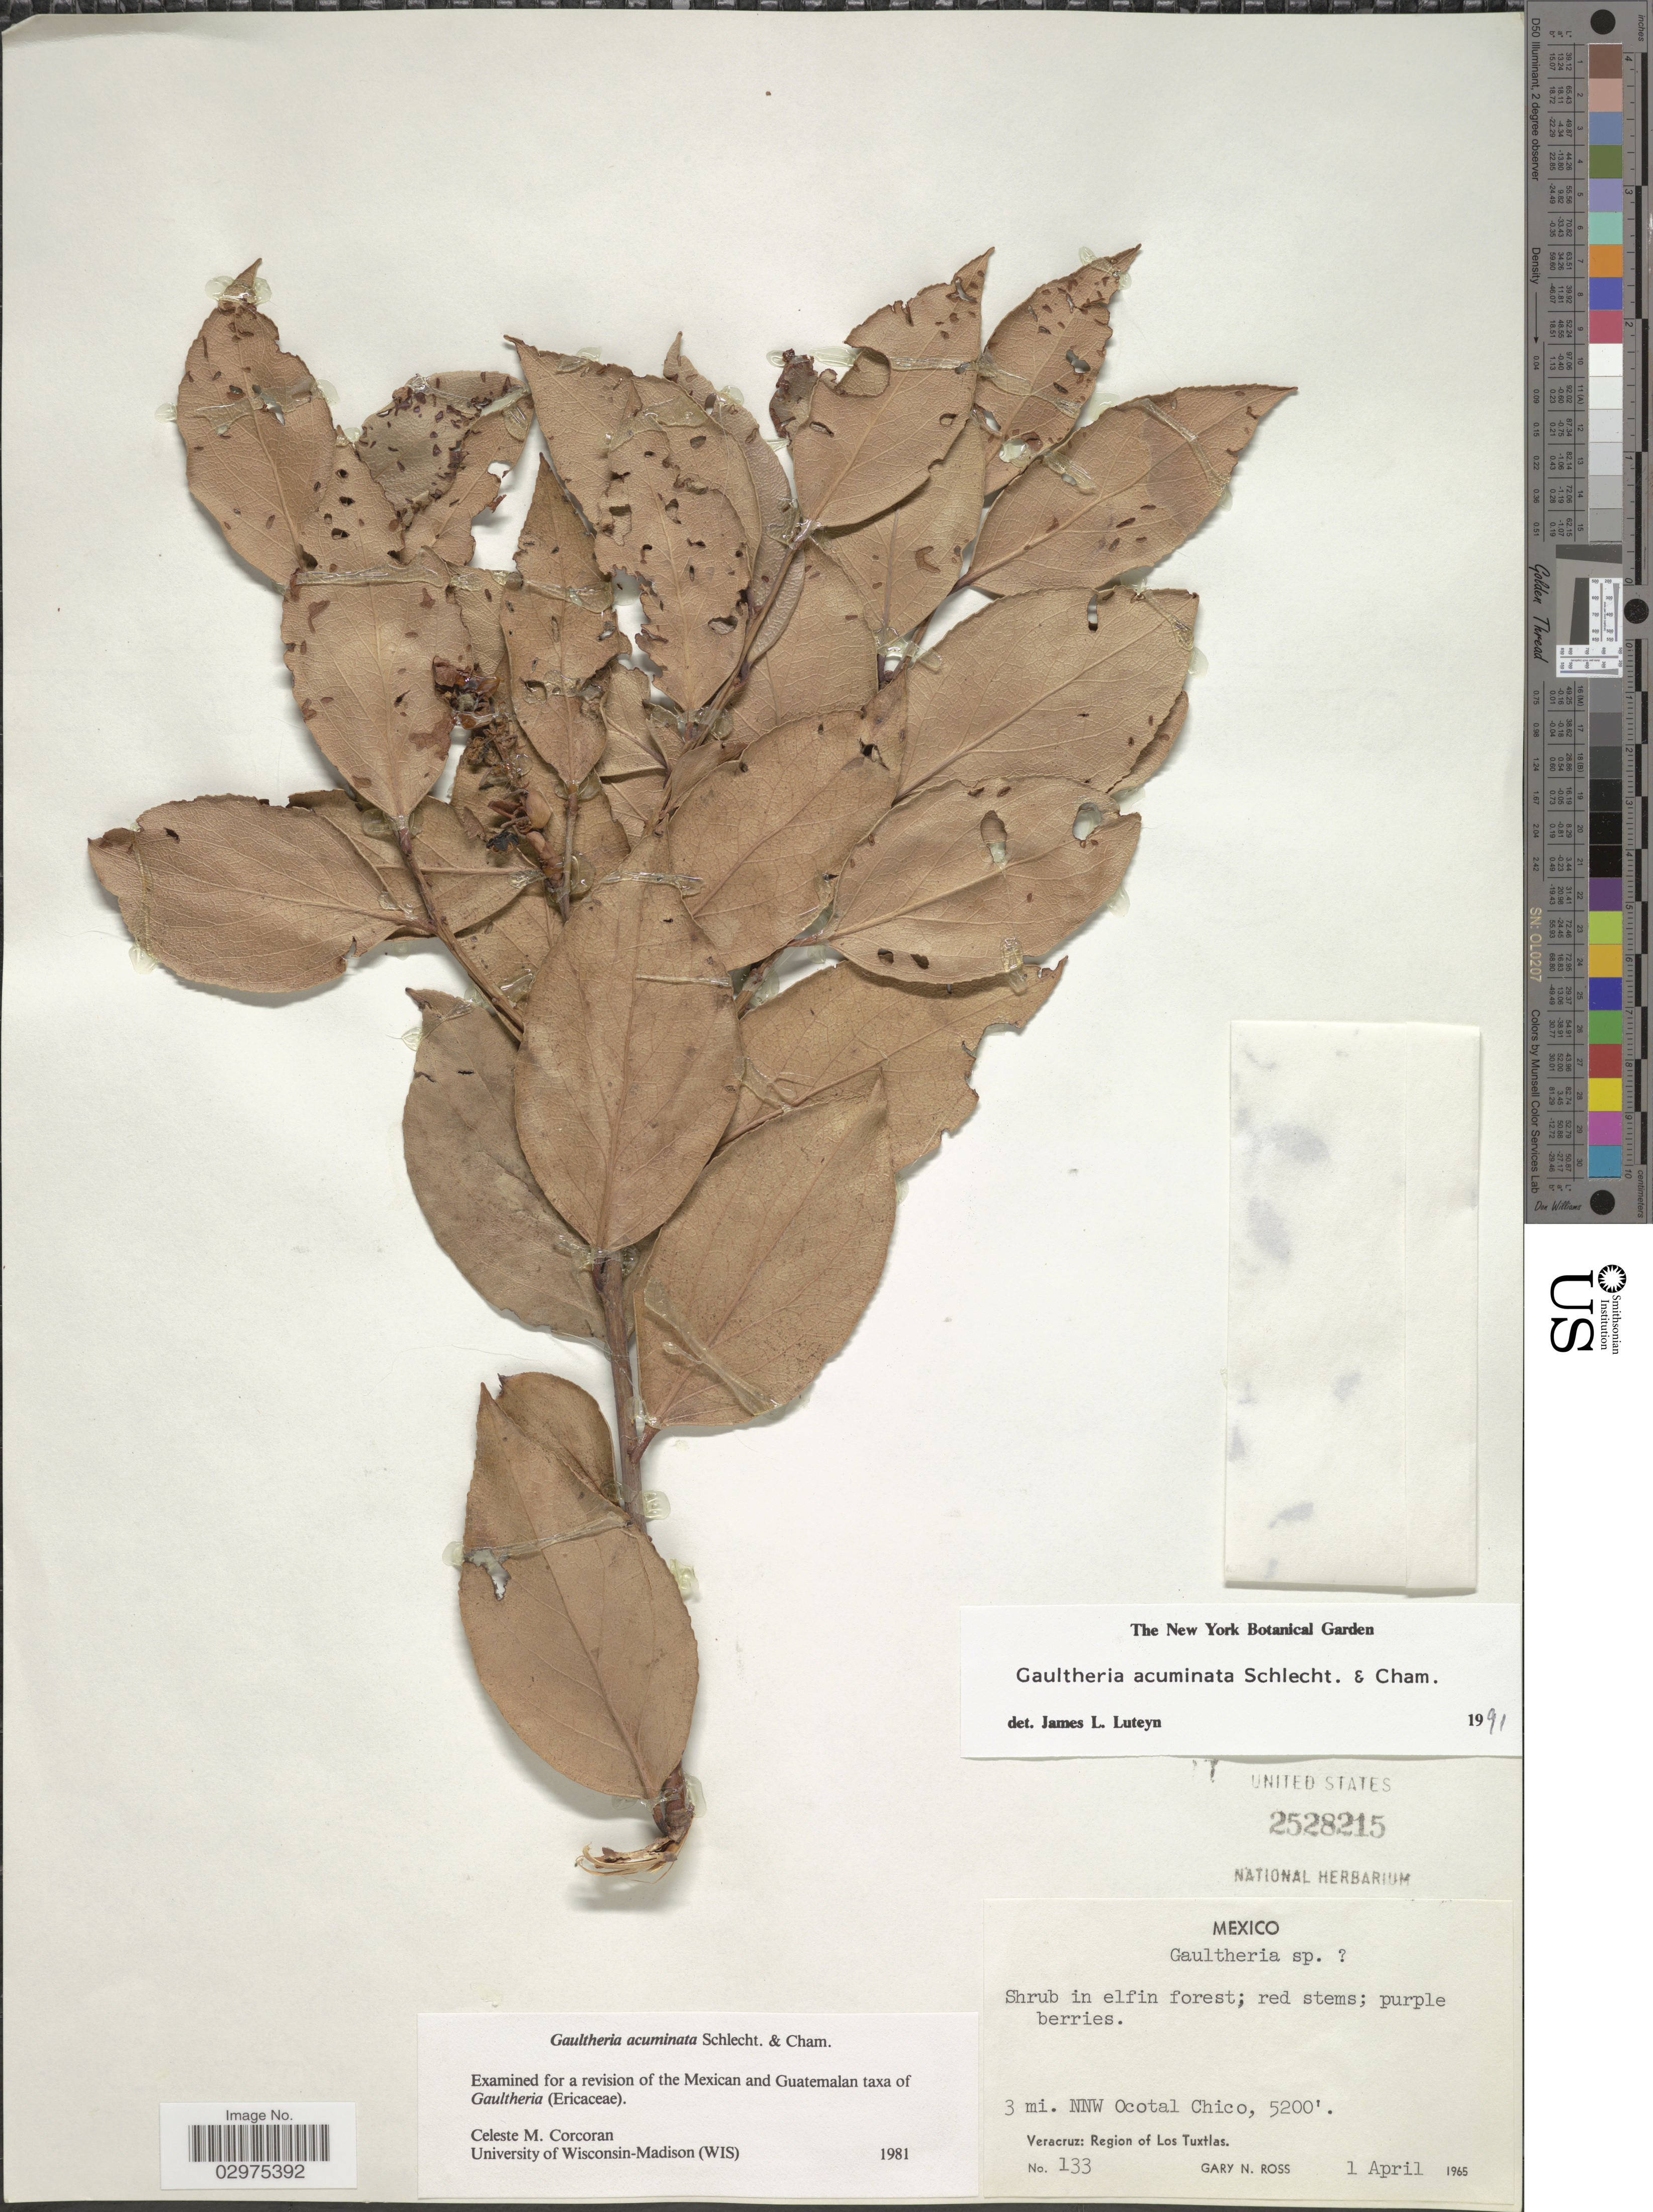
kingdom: Plantae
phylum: Tracheophyta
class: Magnoliopsida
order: Ericales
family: Ericaceae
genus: Gaultheria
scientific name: Gaultheria acuminata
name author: Schltdl. & Cham.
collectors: G. N. Ross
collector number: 133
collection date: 1965-04-01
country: Mexico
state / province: Veracruz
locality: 3 mi. NNW Ocotal Chico, Region of Los Tuxtlas.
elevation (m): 1585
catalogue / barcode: US 2528215